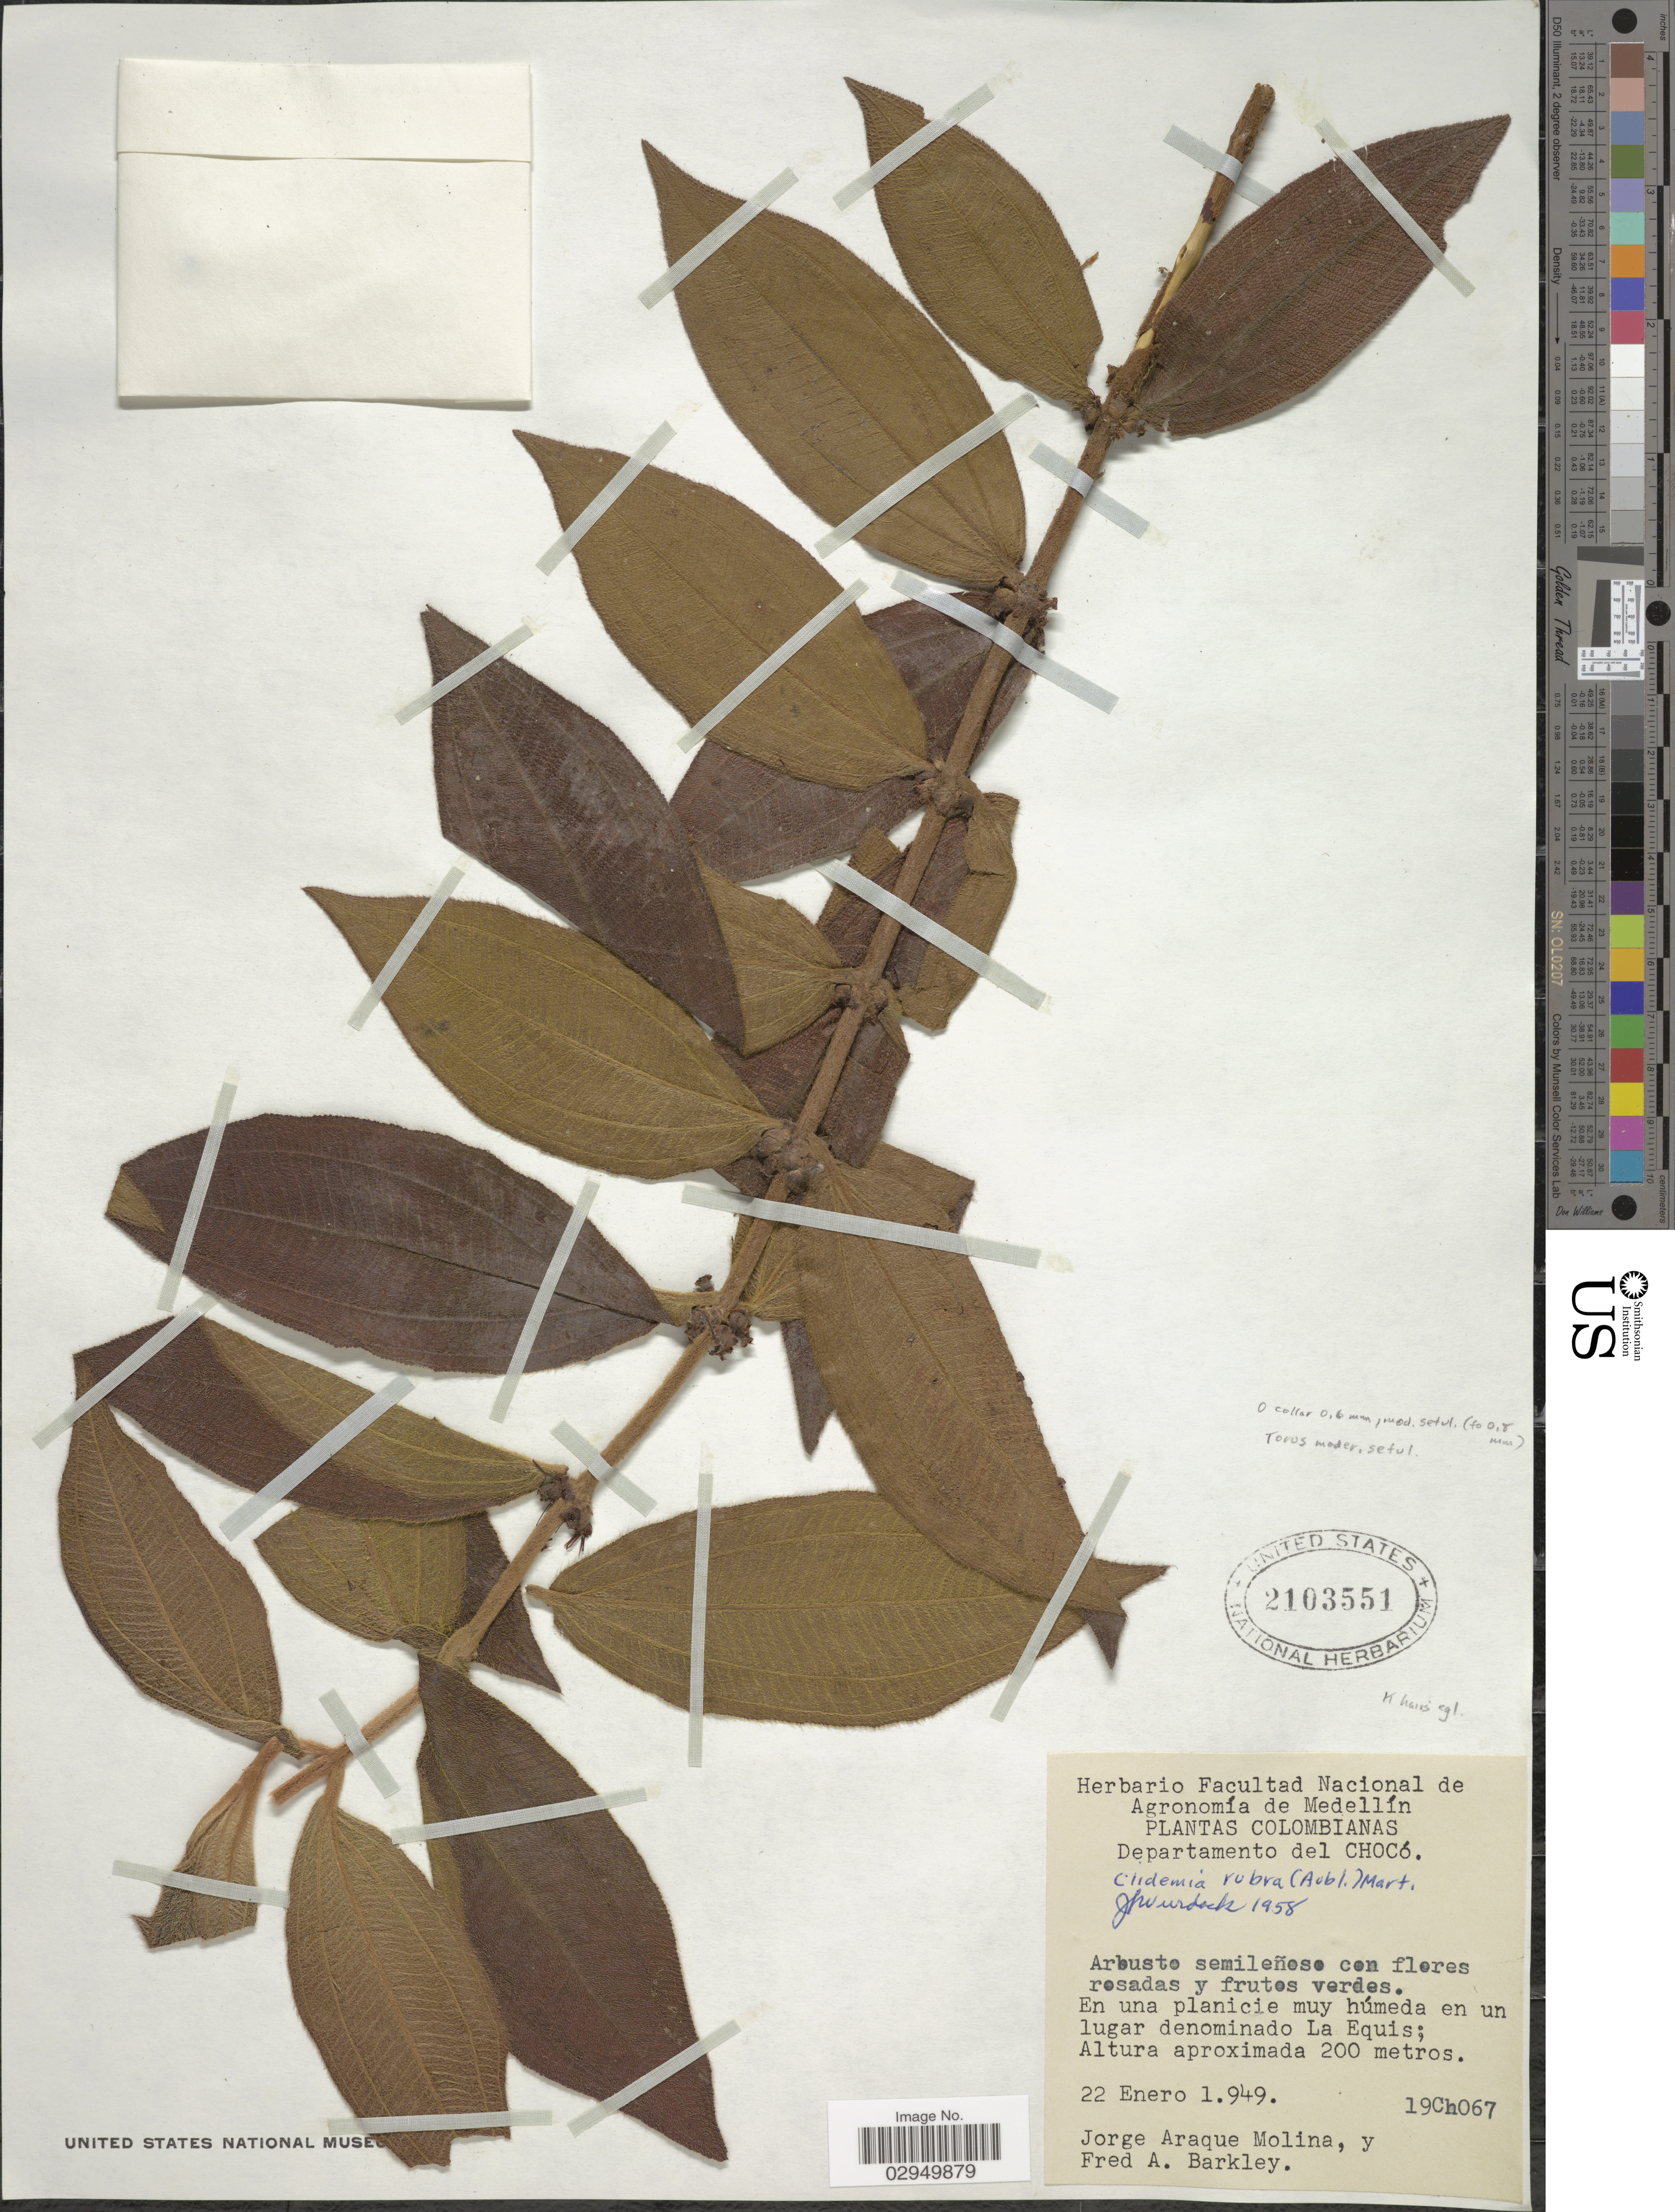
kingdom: Plantae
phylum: Tracheophyta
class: Magnoliopsida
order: Myrtales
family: Melastomataceae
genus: Clidemia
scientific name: Clidemia sericea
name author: D. Don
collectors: J. A. Molina & F. A. Barkley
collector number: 19Ch067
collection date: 1949-01-22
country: Colombia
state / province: Chocó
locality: Departamento del Chocó. En una planicie muy húmeda en un lugar denominado La Equis.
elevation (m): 200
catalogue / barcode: US 2103551